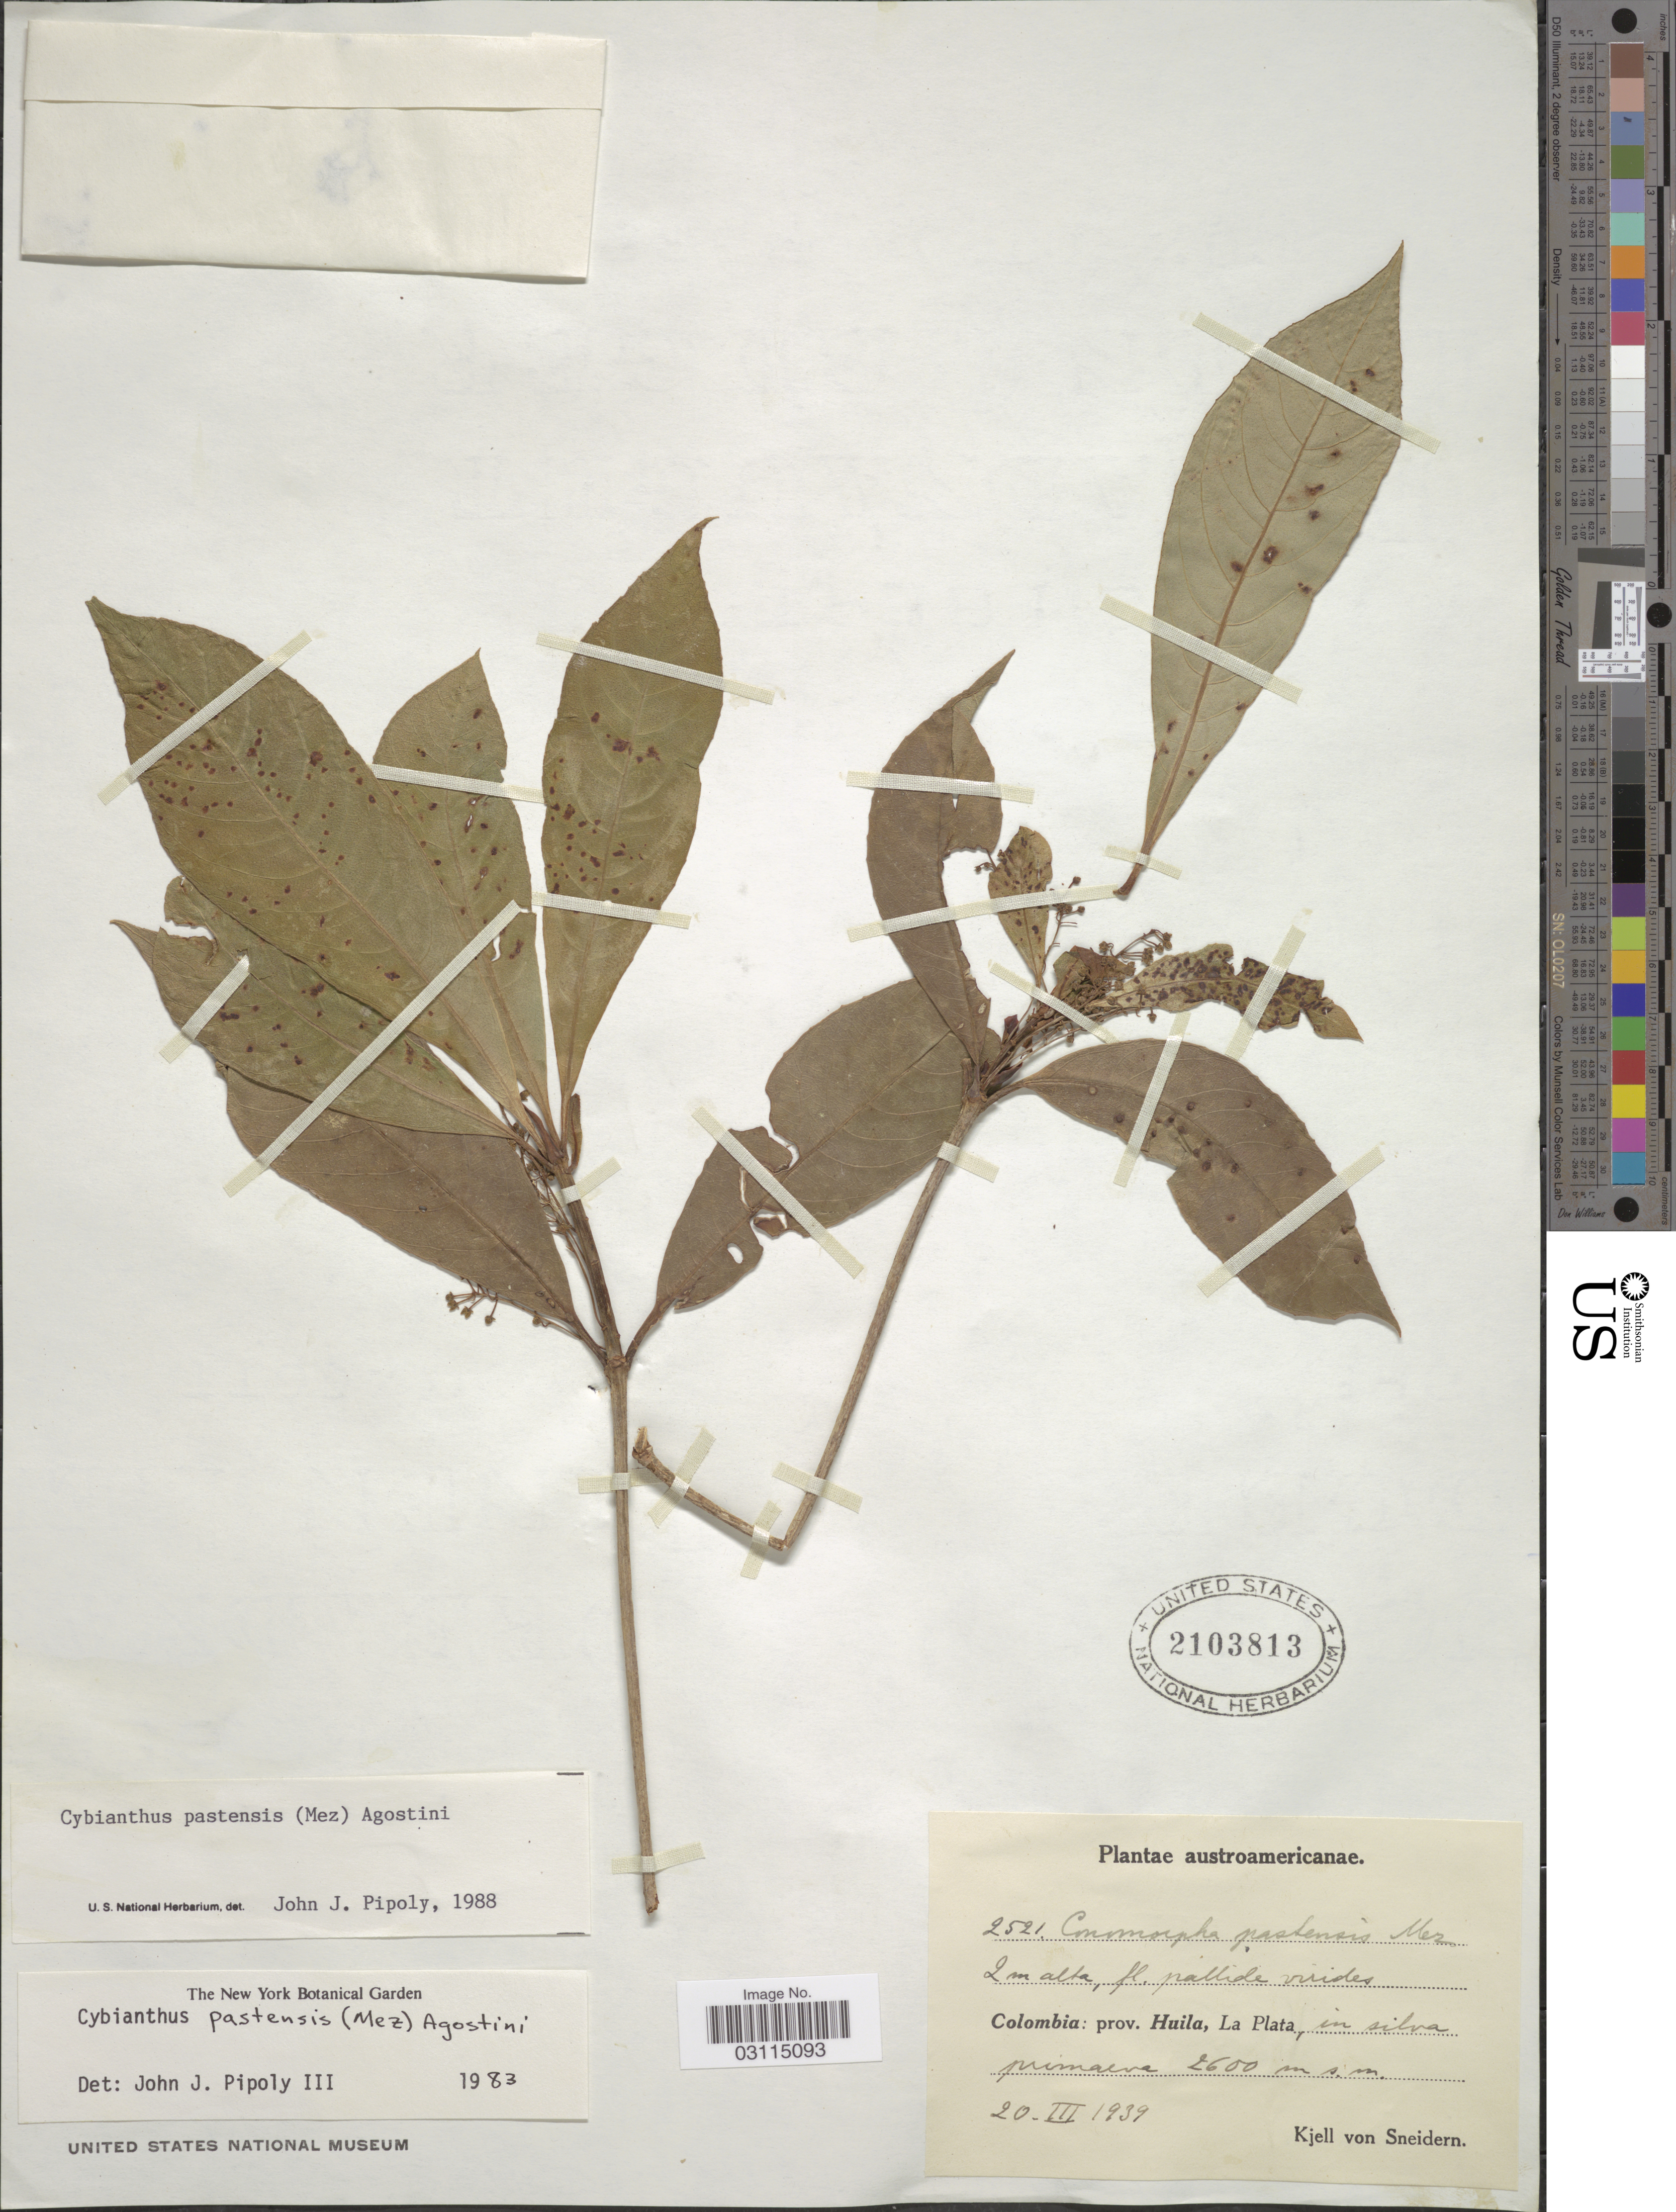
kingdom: Plantae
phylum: Tracheophyta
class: Magnoliopsida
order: Ericales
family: Primulaceae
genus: Cybianthus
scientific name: Cybianthus pastensis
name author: (Mez) G. Agostini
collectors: K. von Sneidern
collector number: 2521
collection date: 1939-03-20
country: Colombia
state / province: Huila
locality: La Plata, in silva primaeva.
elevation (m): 2600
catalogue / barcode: US 2103813